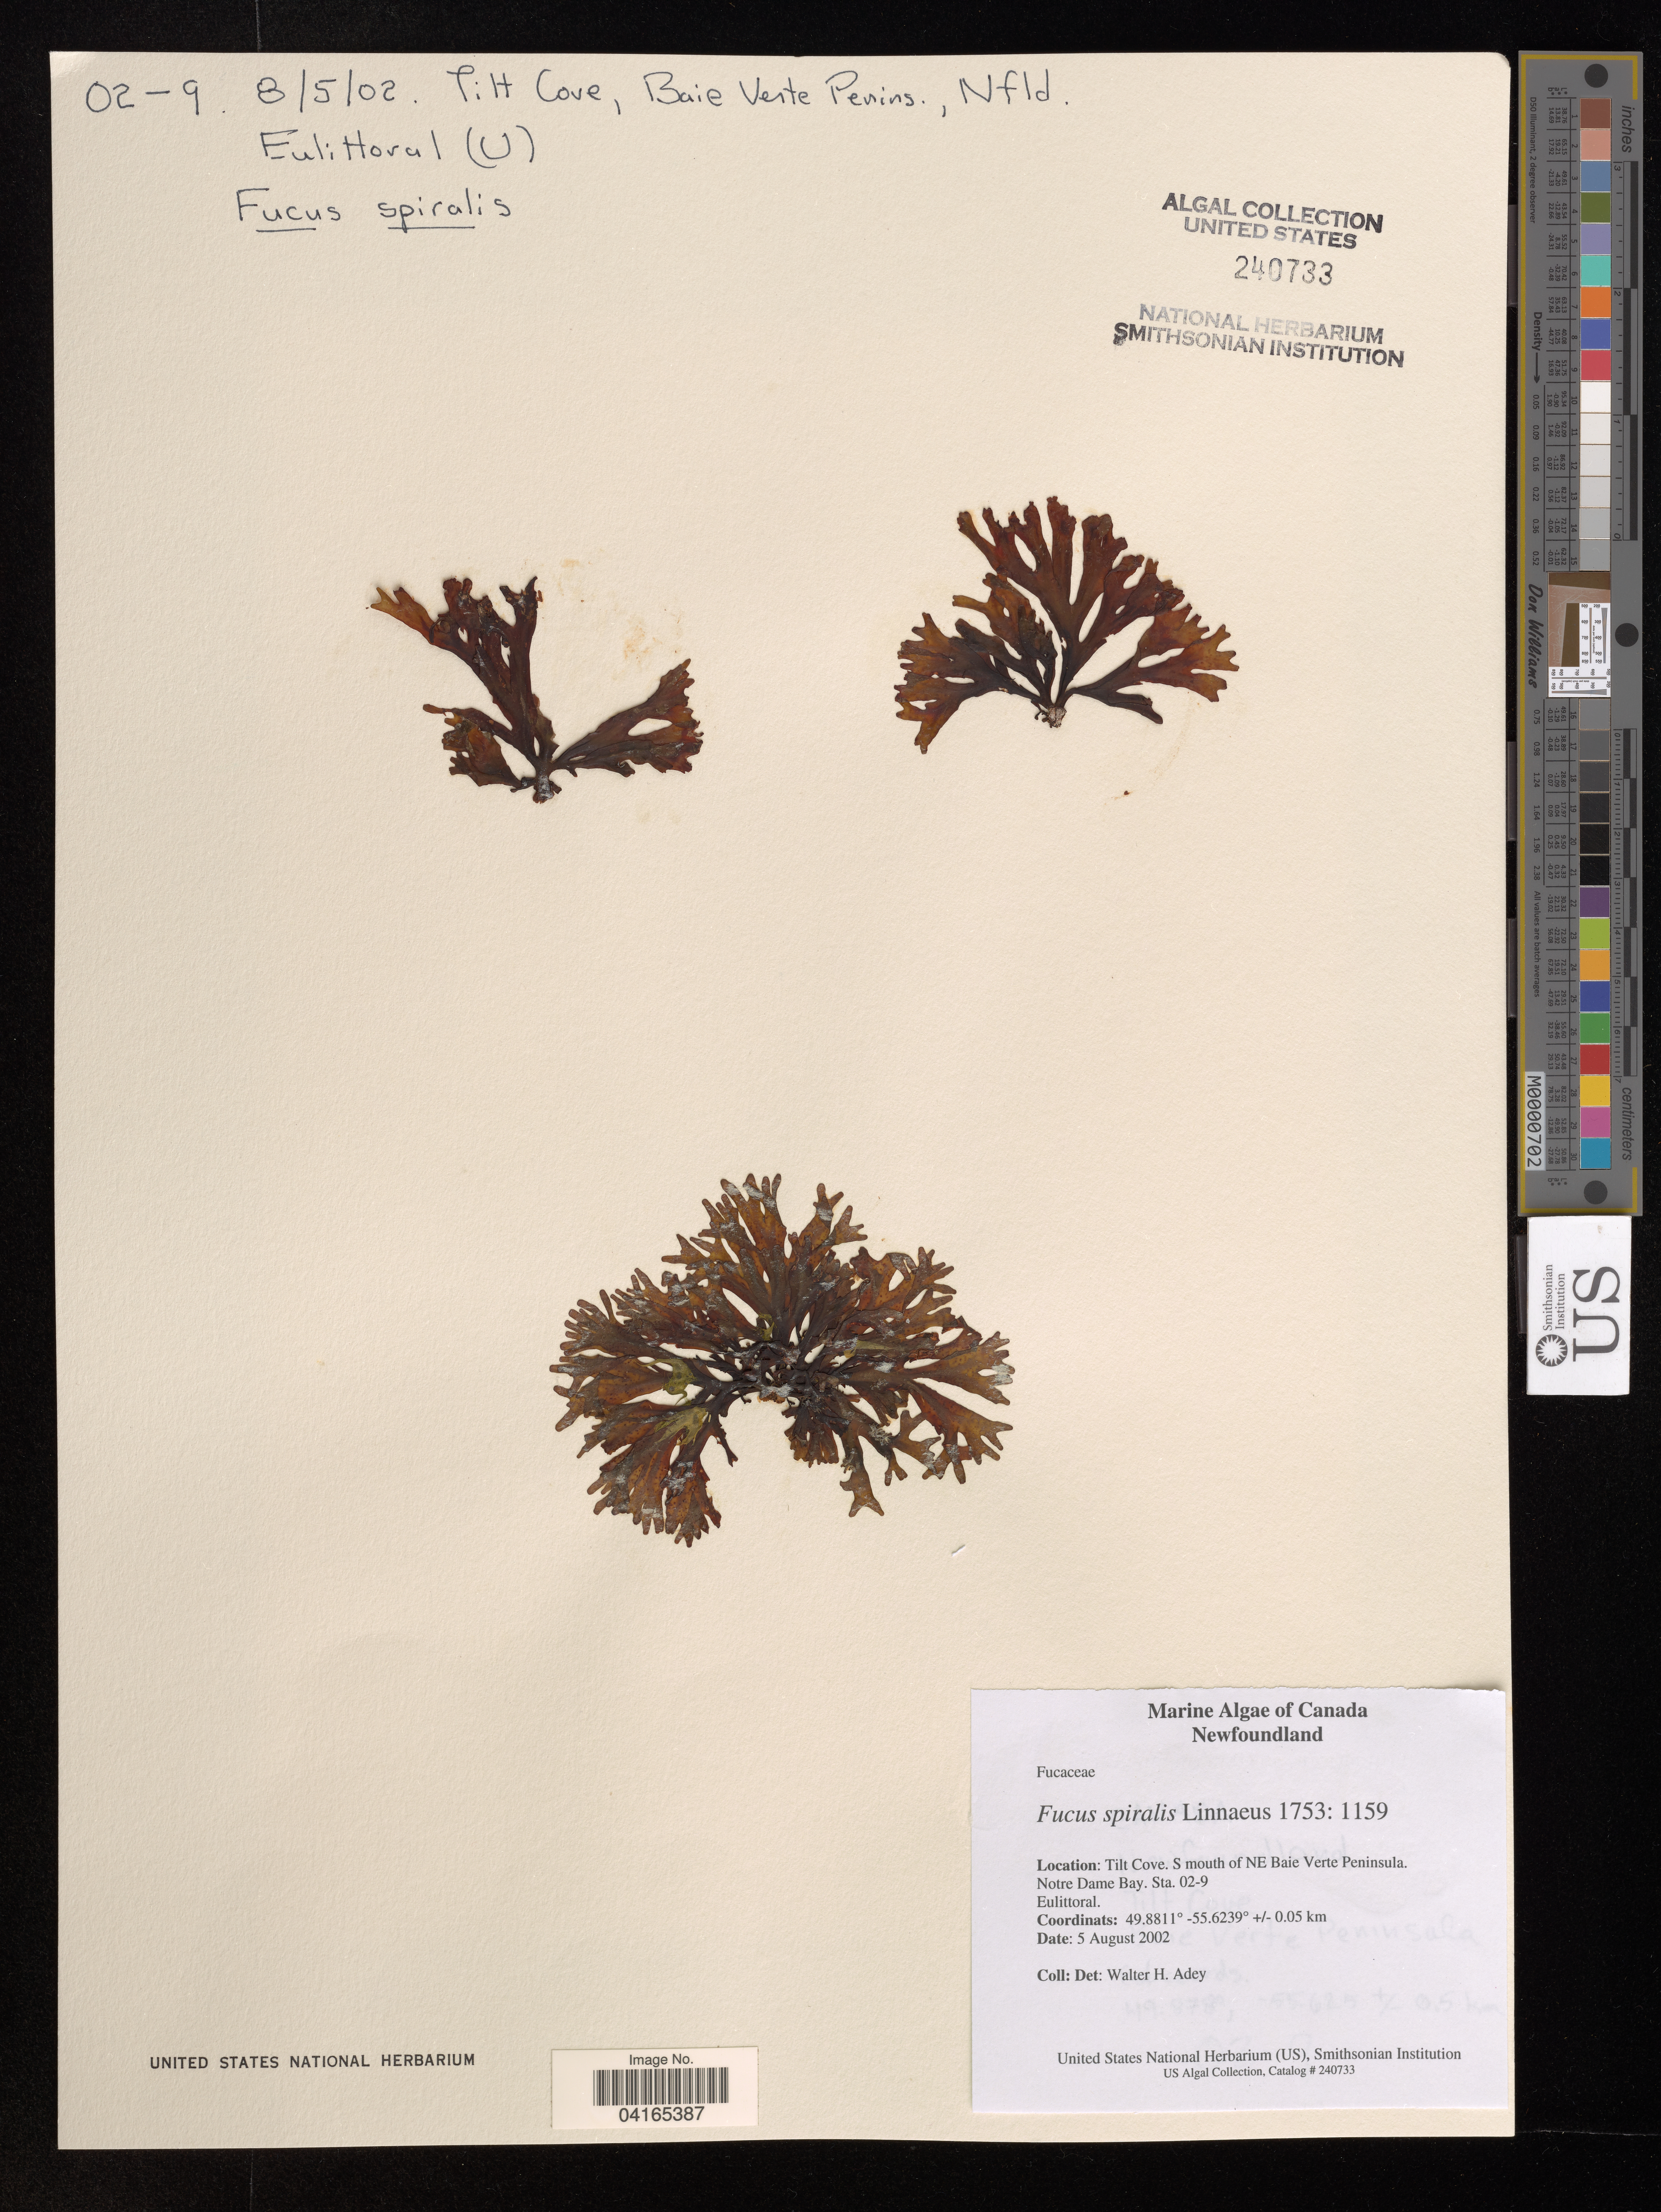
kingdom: Chromista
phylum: Ochrophyta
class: Phaeophyceae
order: Fucales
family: Fucaceae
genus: Fucus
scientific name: Fucus spiralis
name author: L.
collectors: W. H. Adey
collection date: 2002-08-05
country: Canada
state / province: Newfoundland and Labrador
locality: Tilt Cove, S mouth of NE Baie Verte Peninsula. Notre Dame Bay. Sta. 02-9.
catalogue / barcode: US 240733